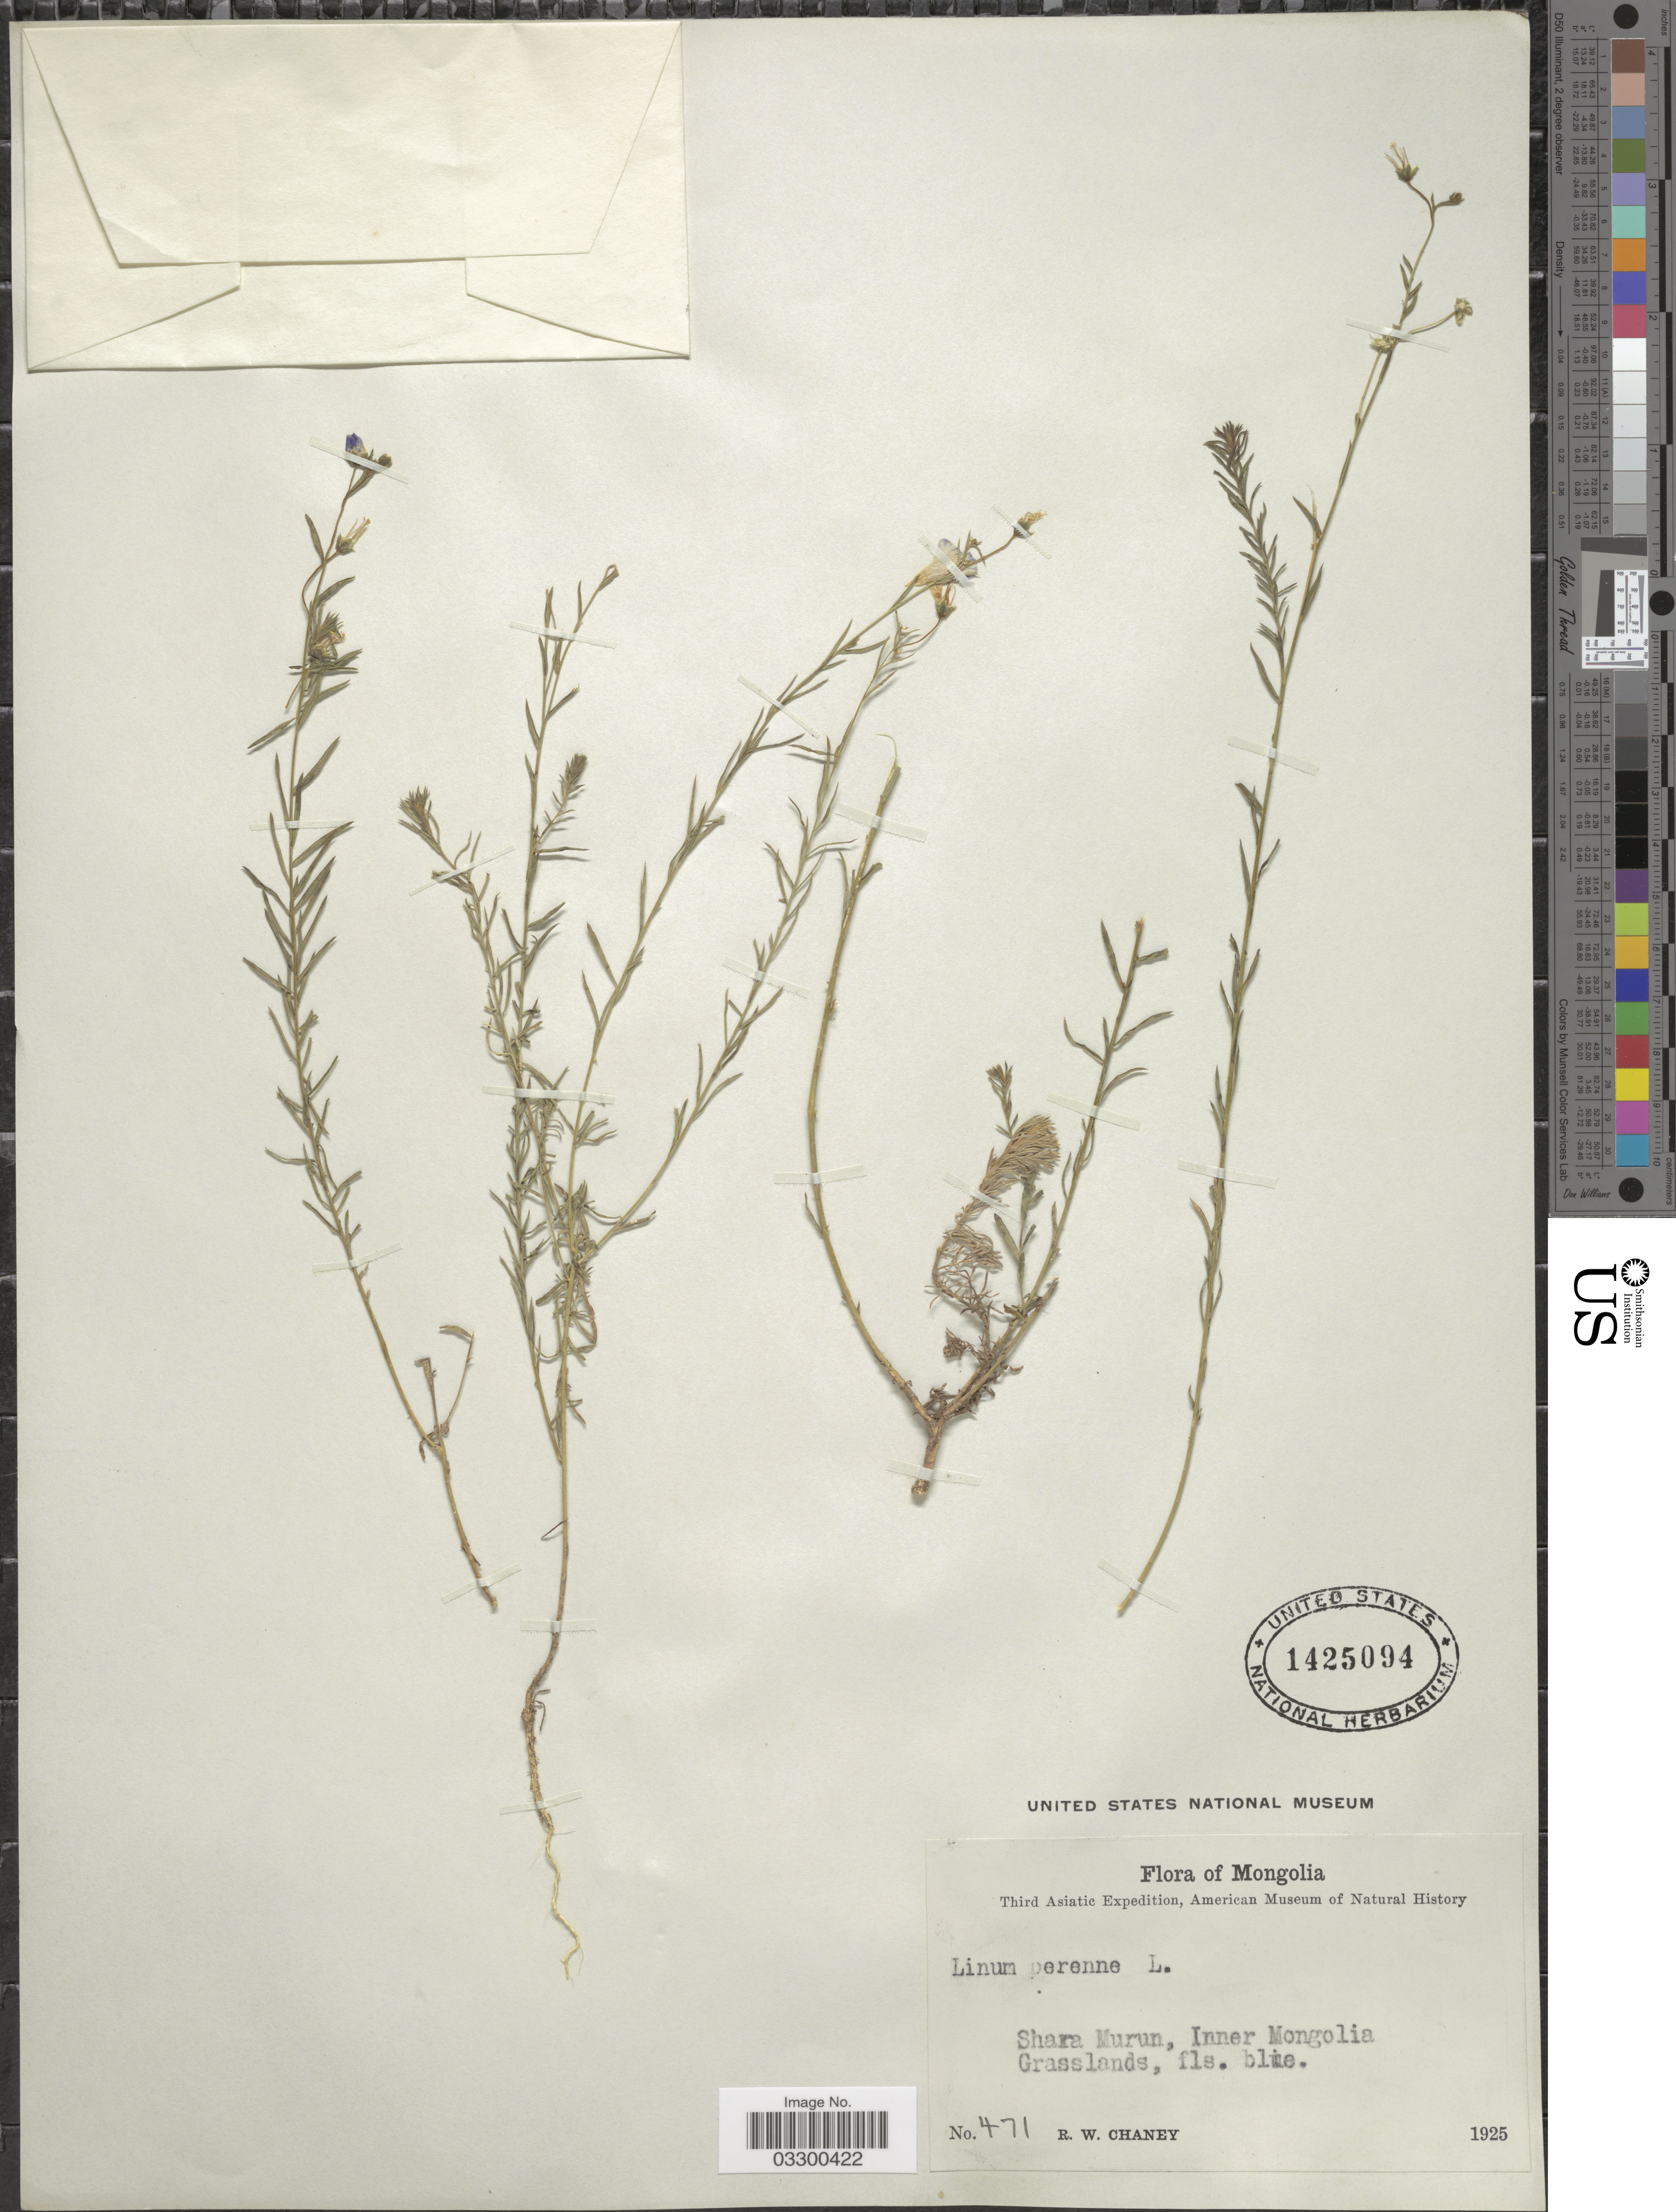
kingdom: Plantae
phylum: Tracheophyta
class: Magnoliopsida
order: Malpighiales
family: Linaceae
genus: Linum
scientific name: Linum perenne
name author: L.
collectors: R. Chaney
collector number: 471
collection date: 1925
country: China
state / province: Nei Monggol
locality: Mongolia. Shara Murun, Ineer Mongolia.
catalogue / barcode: US 1425094